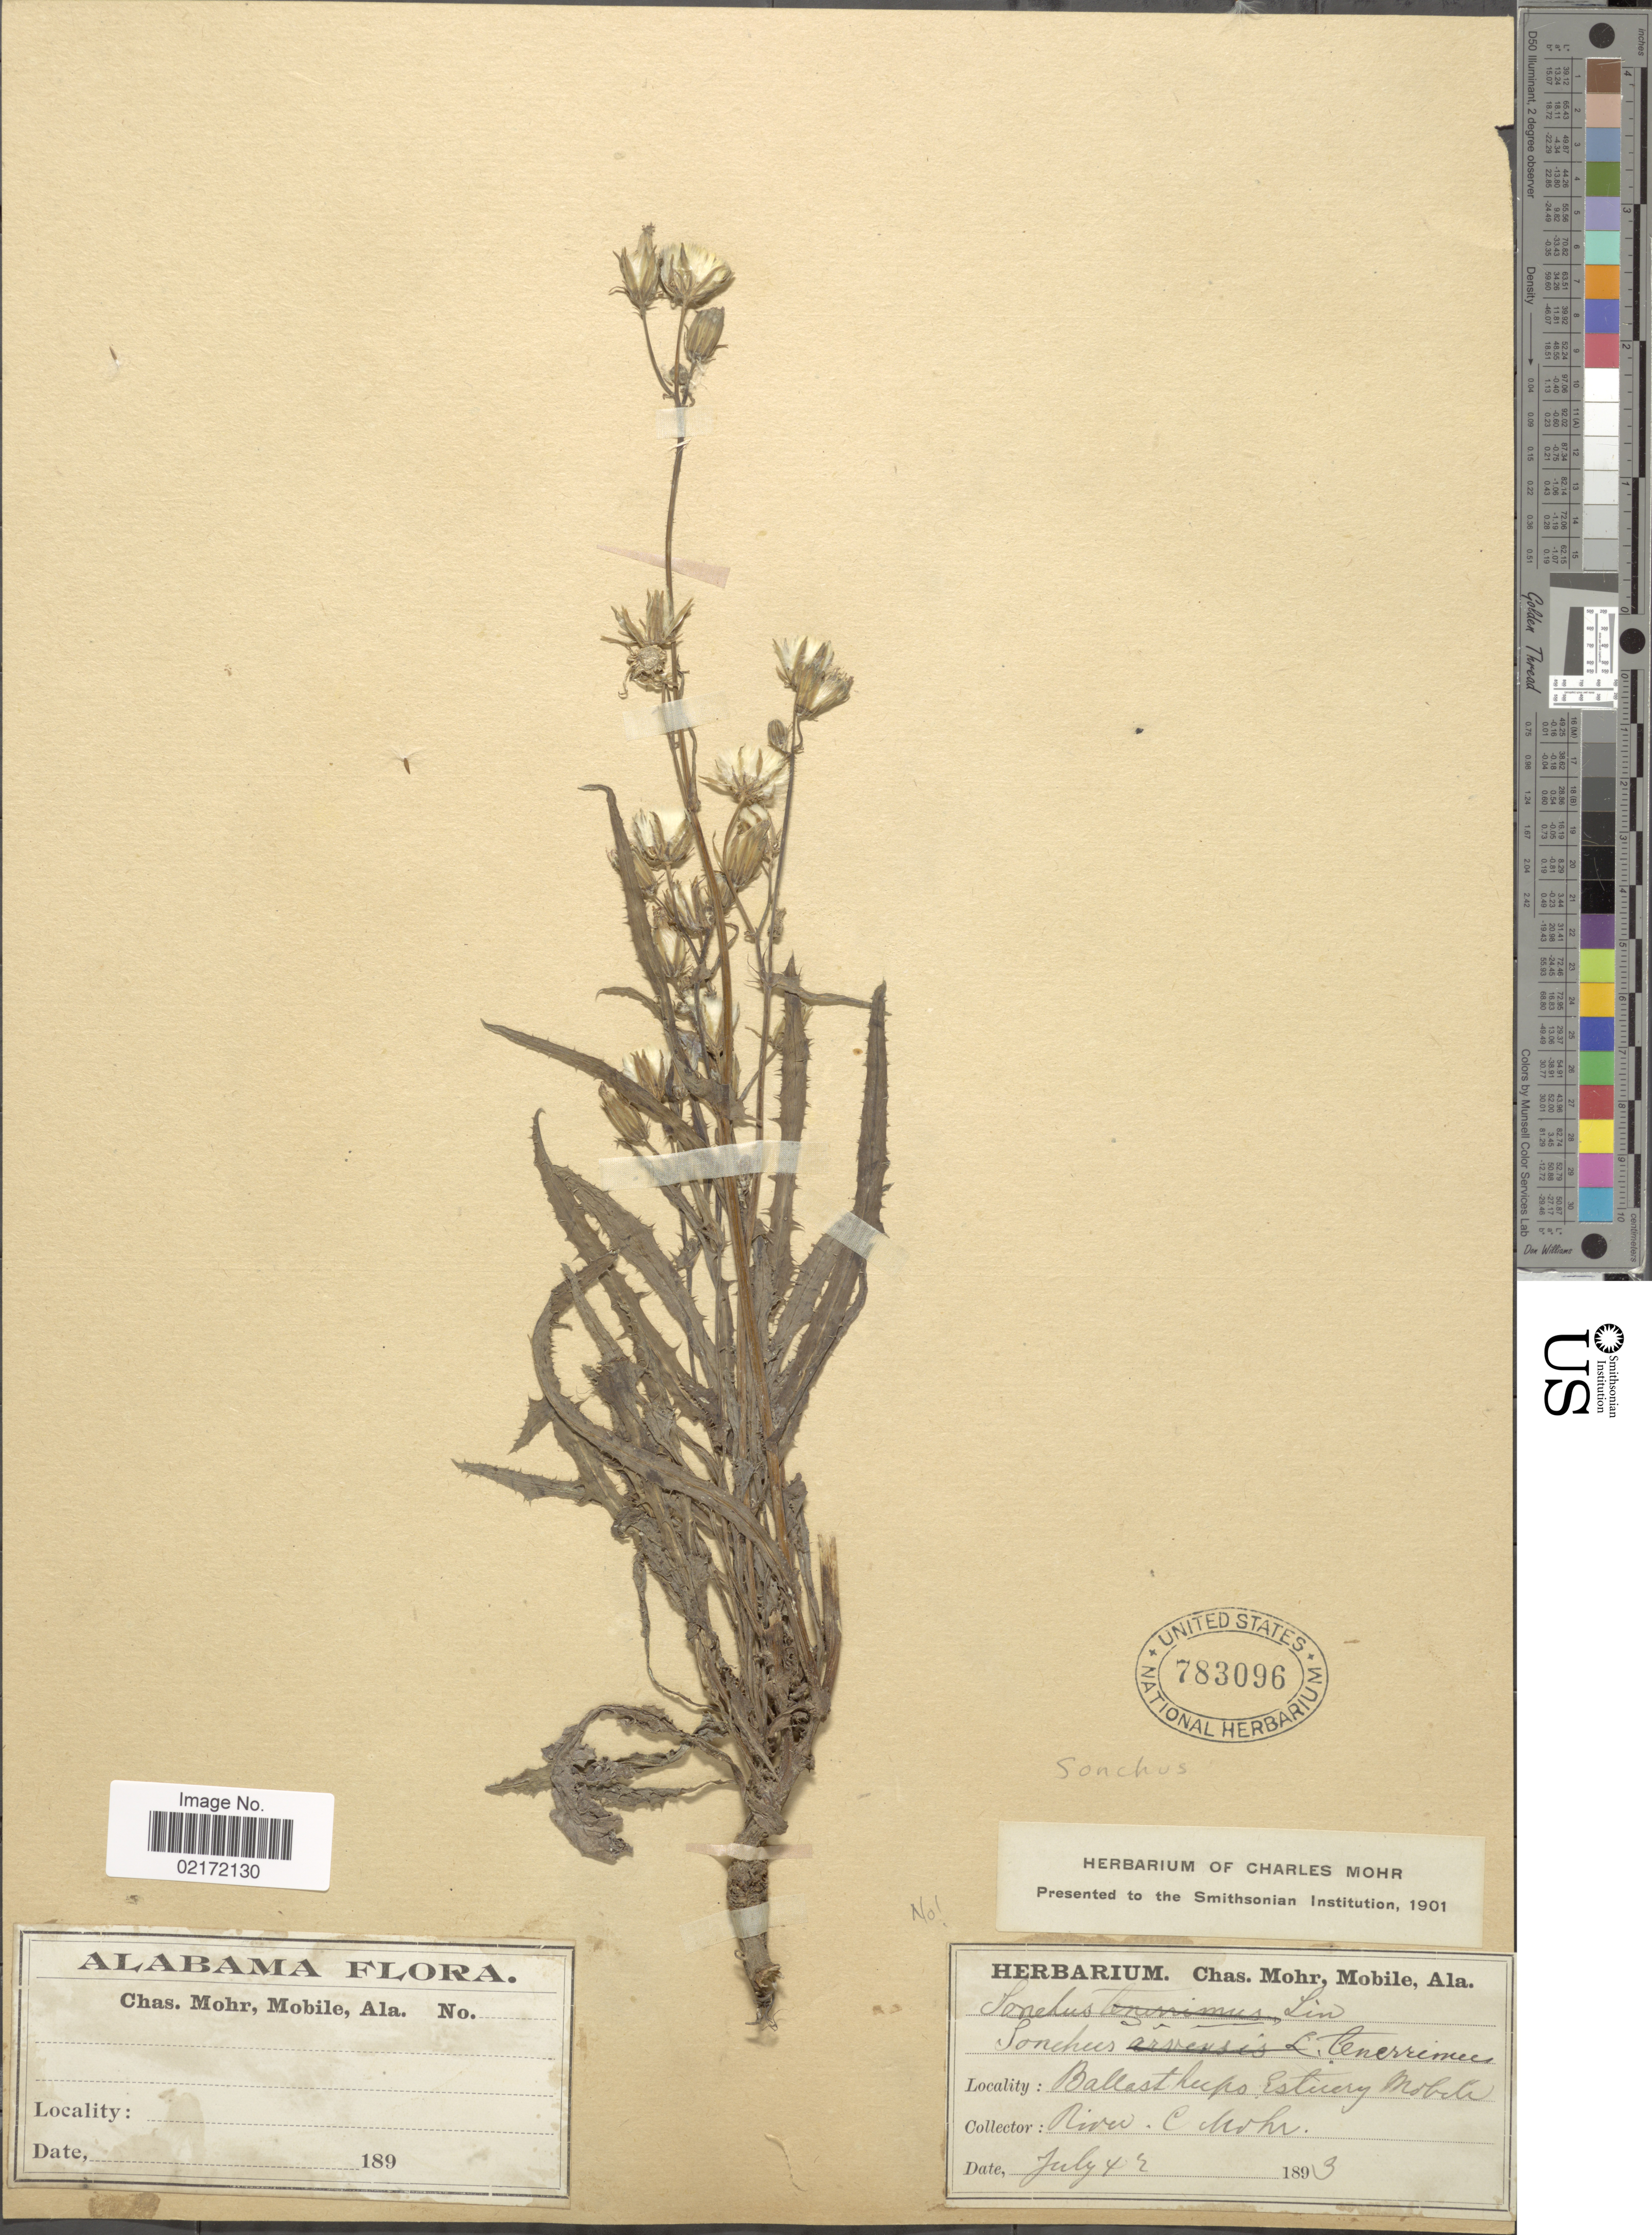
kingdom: Plantae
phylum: Tracheophyta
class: Magnoliopsida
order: Asterales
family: Asteraceae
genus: Sonchus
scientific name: Sonchus sp.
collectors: C. T. Mohr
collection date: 1893-07-04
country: United States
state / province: Alabama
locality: Ballast, Estuary, Mobile.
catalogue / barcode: US 783096